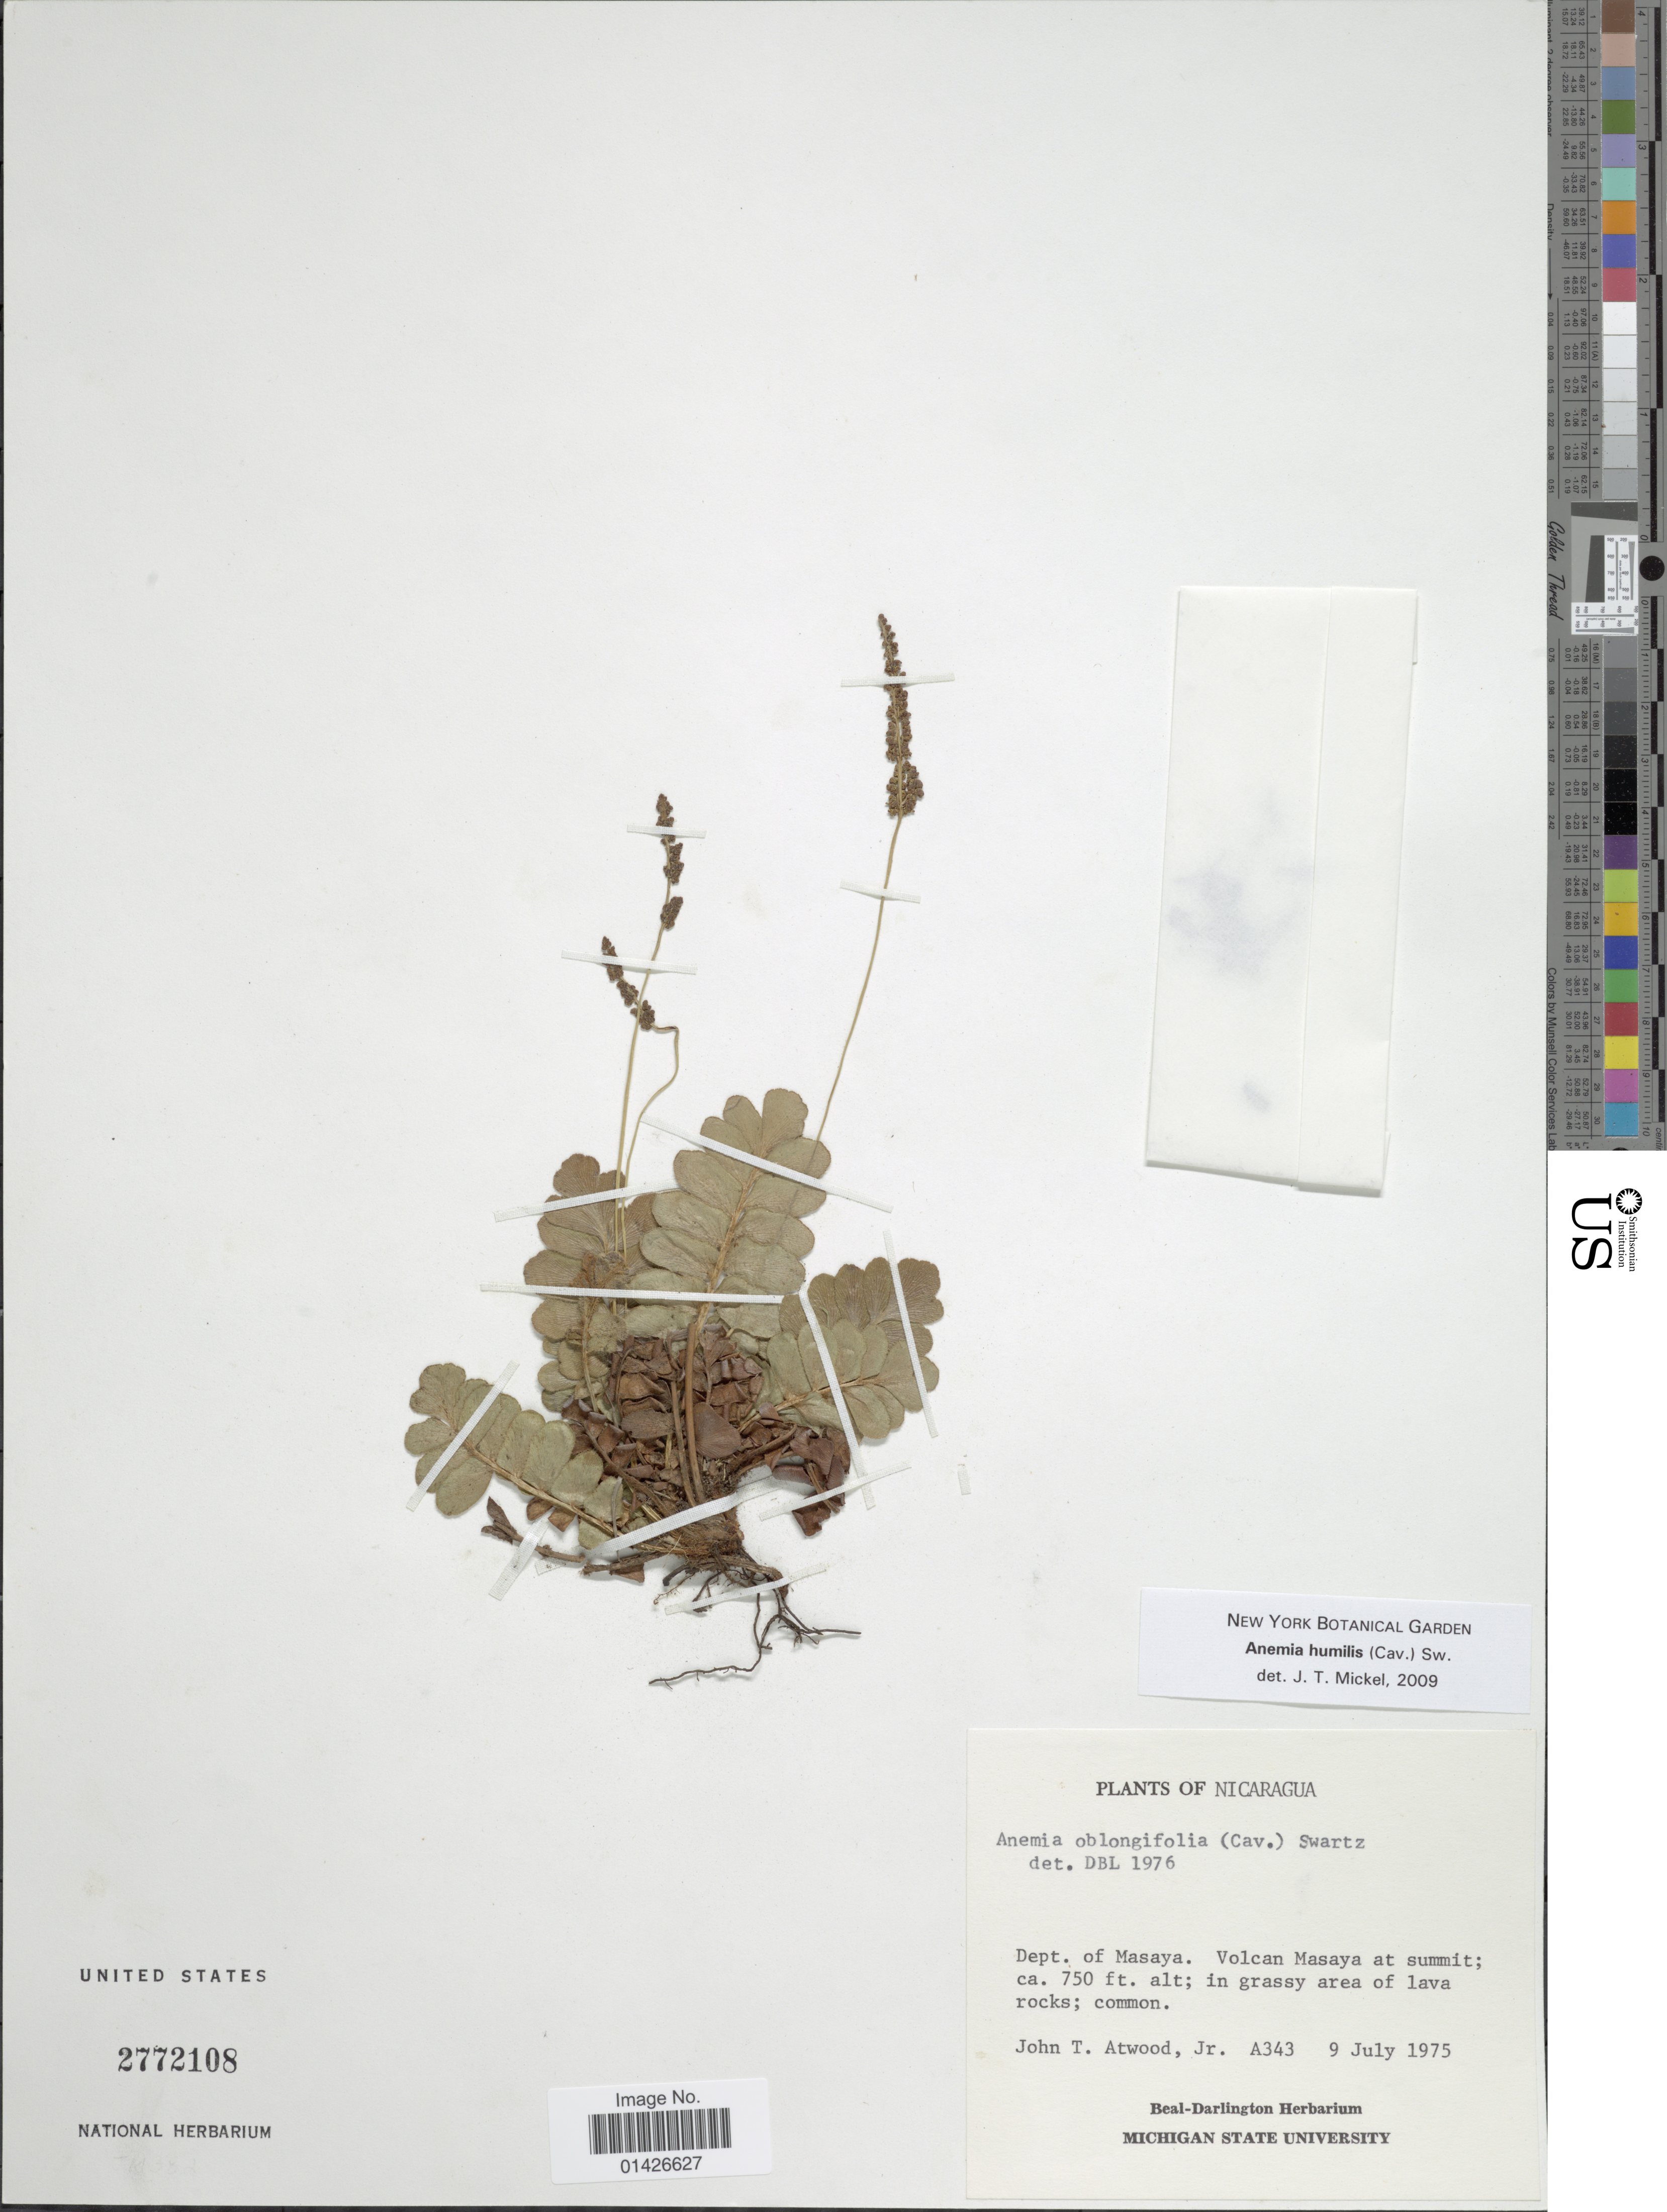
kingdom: Plantae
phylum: Tracheophyta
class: Polypodiopsida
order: Schizaeales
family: Anemiaceae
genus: Anemia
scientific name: Anemia humilis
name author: (Cav.) Sw.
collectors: I. Atwood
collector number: A343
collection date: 1975-07-09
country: Nicaragua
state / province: Masaya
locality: Dept. masaya. Volcan Masaya at summit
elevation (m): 229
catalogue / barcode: US 2772108